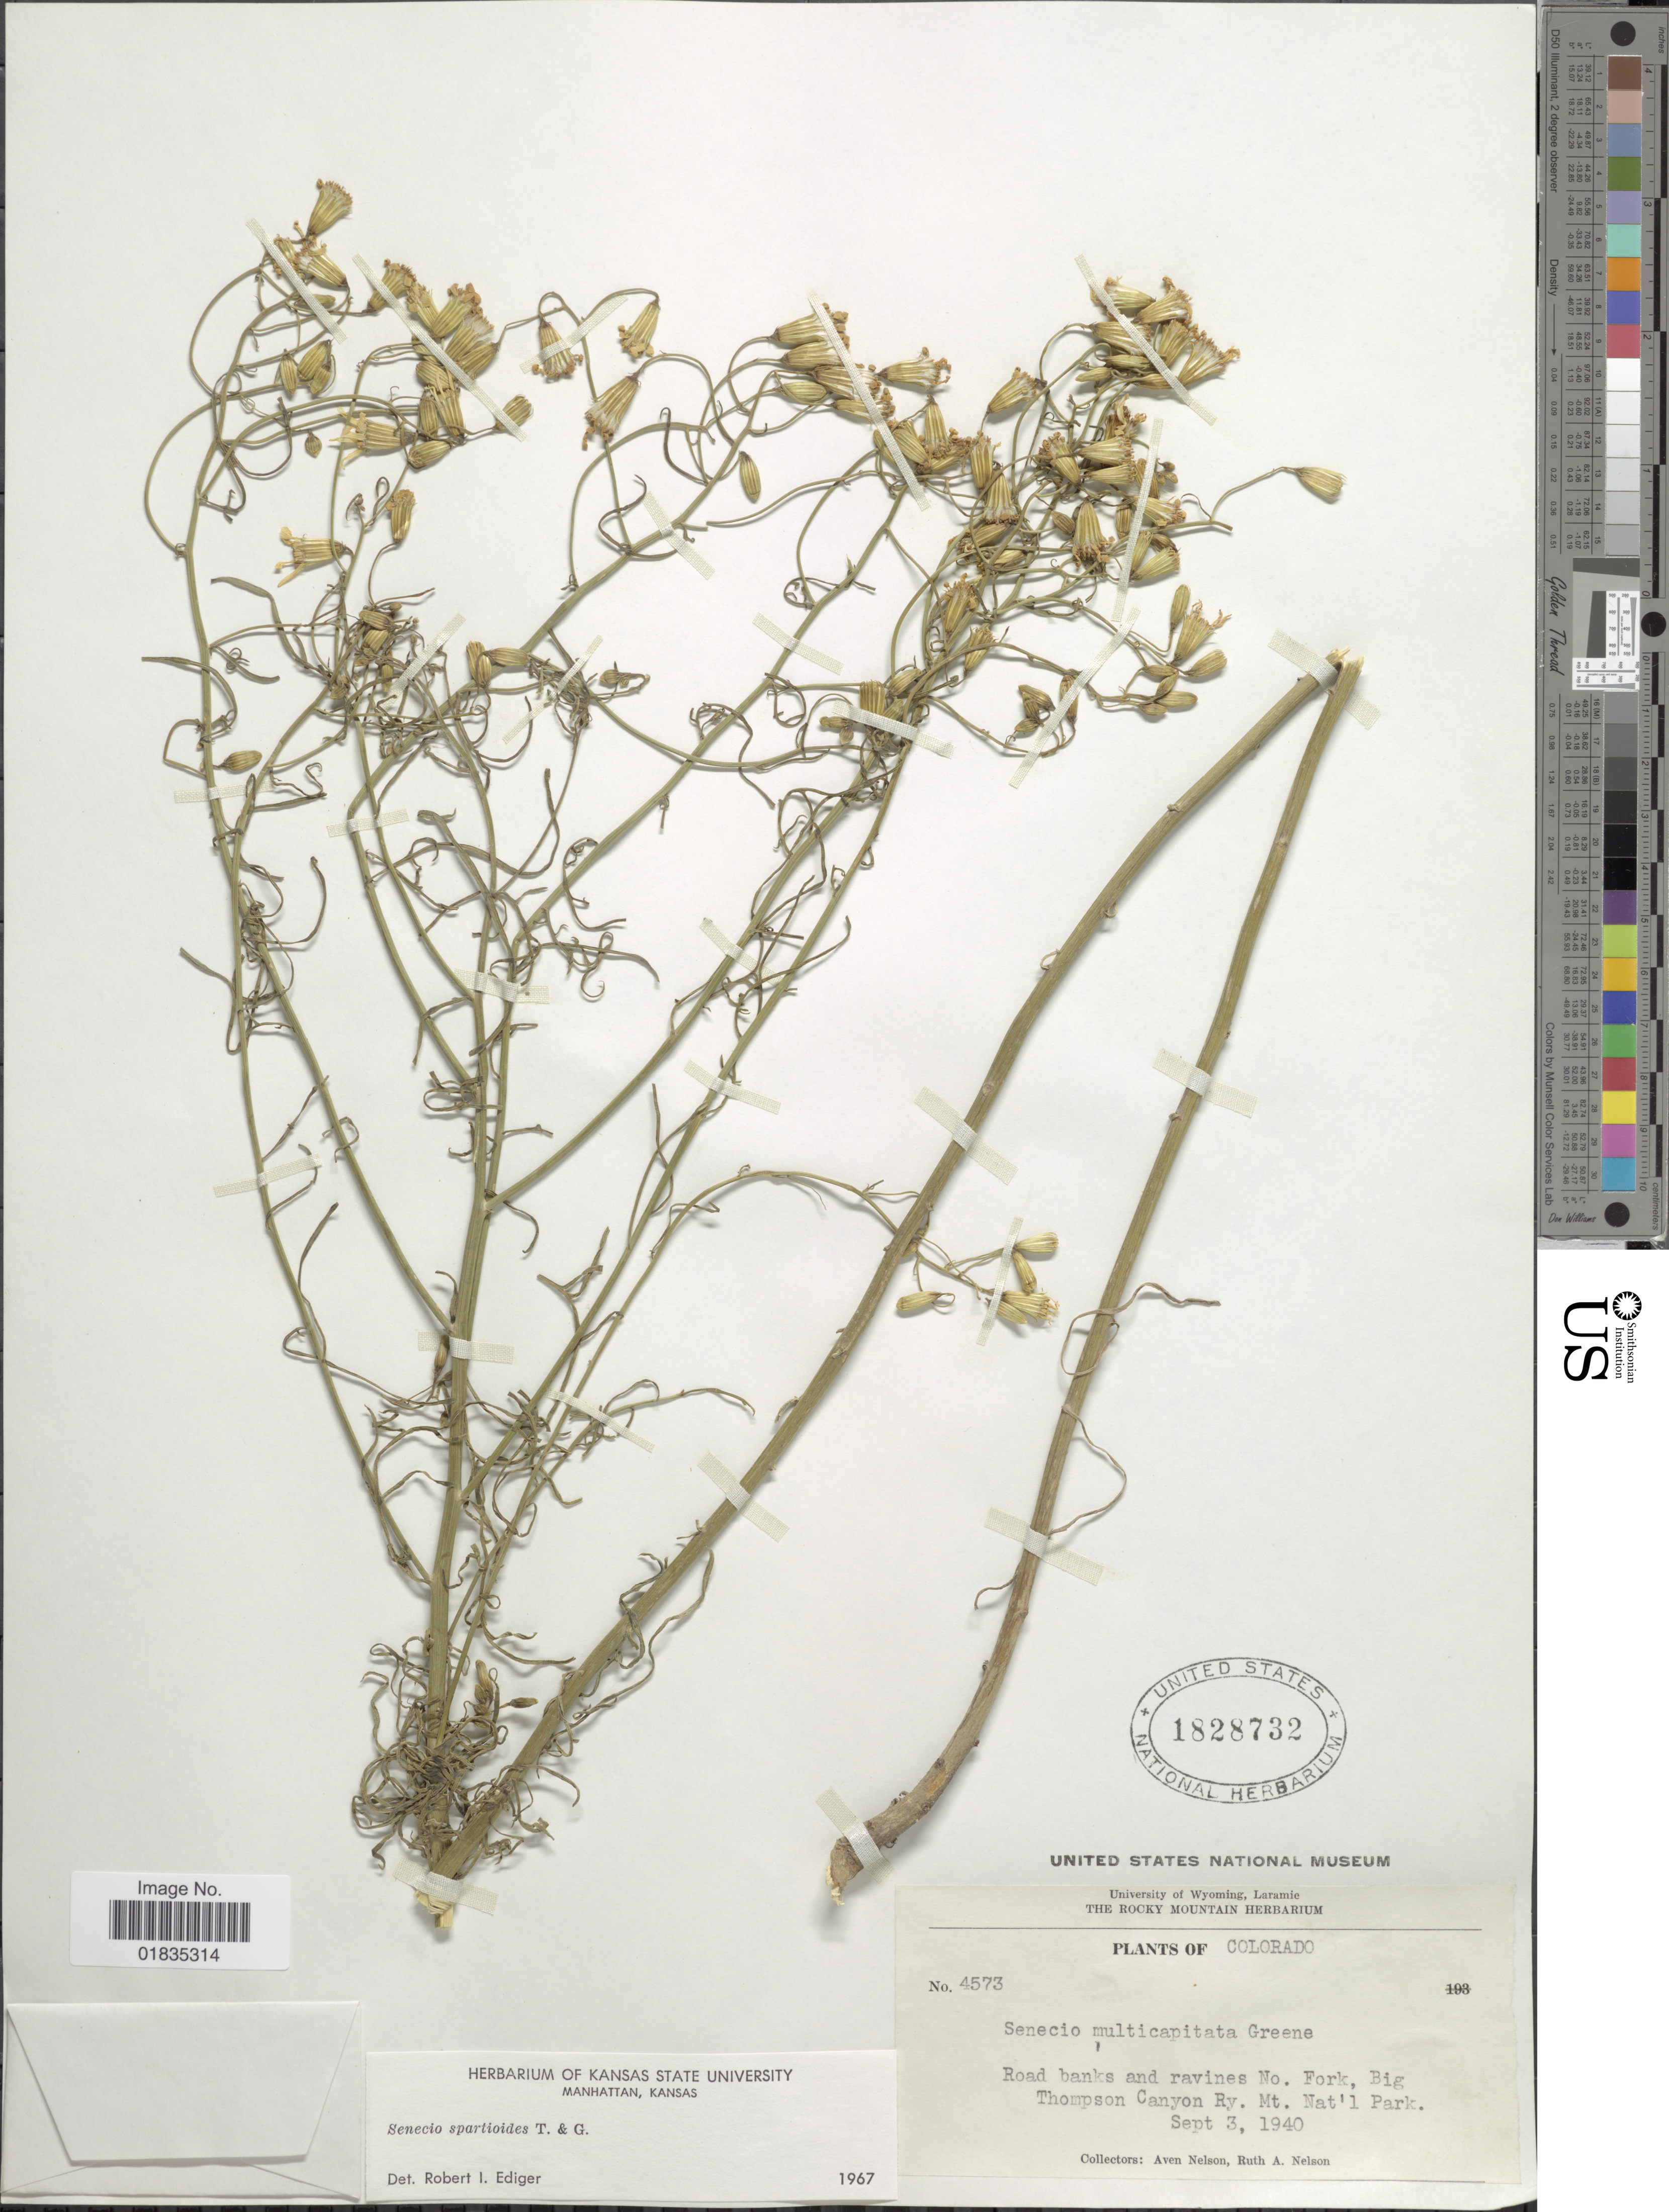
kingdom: Plantae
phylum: Tracheophyta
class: Magnoliopsida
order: Asterales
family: Asteraceae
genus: Senecio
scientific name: Senecio spartioides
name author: Torr. & A. Gray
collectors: A. Nelson & R. A. Nelson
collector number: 4573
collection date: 1940-09-03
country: United States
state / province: Colorado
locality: Road banks and ravines No. Fork, Bog Thompson Canyon Ry. Mt. Nat'l Park.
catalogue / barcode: US 1828732